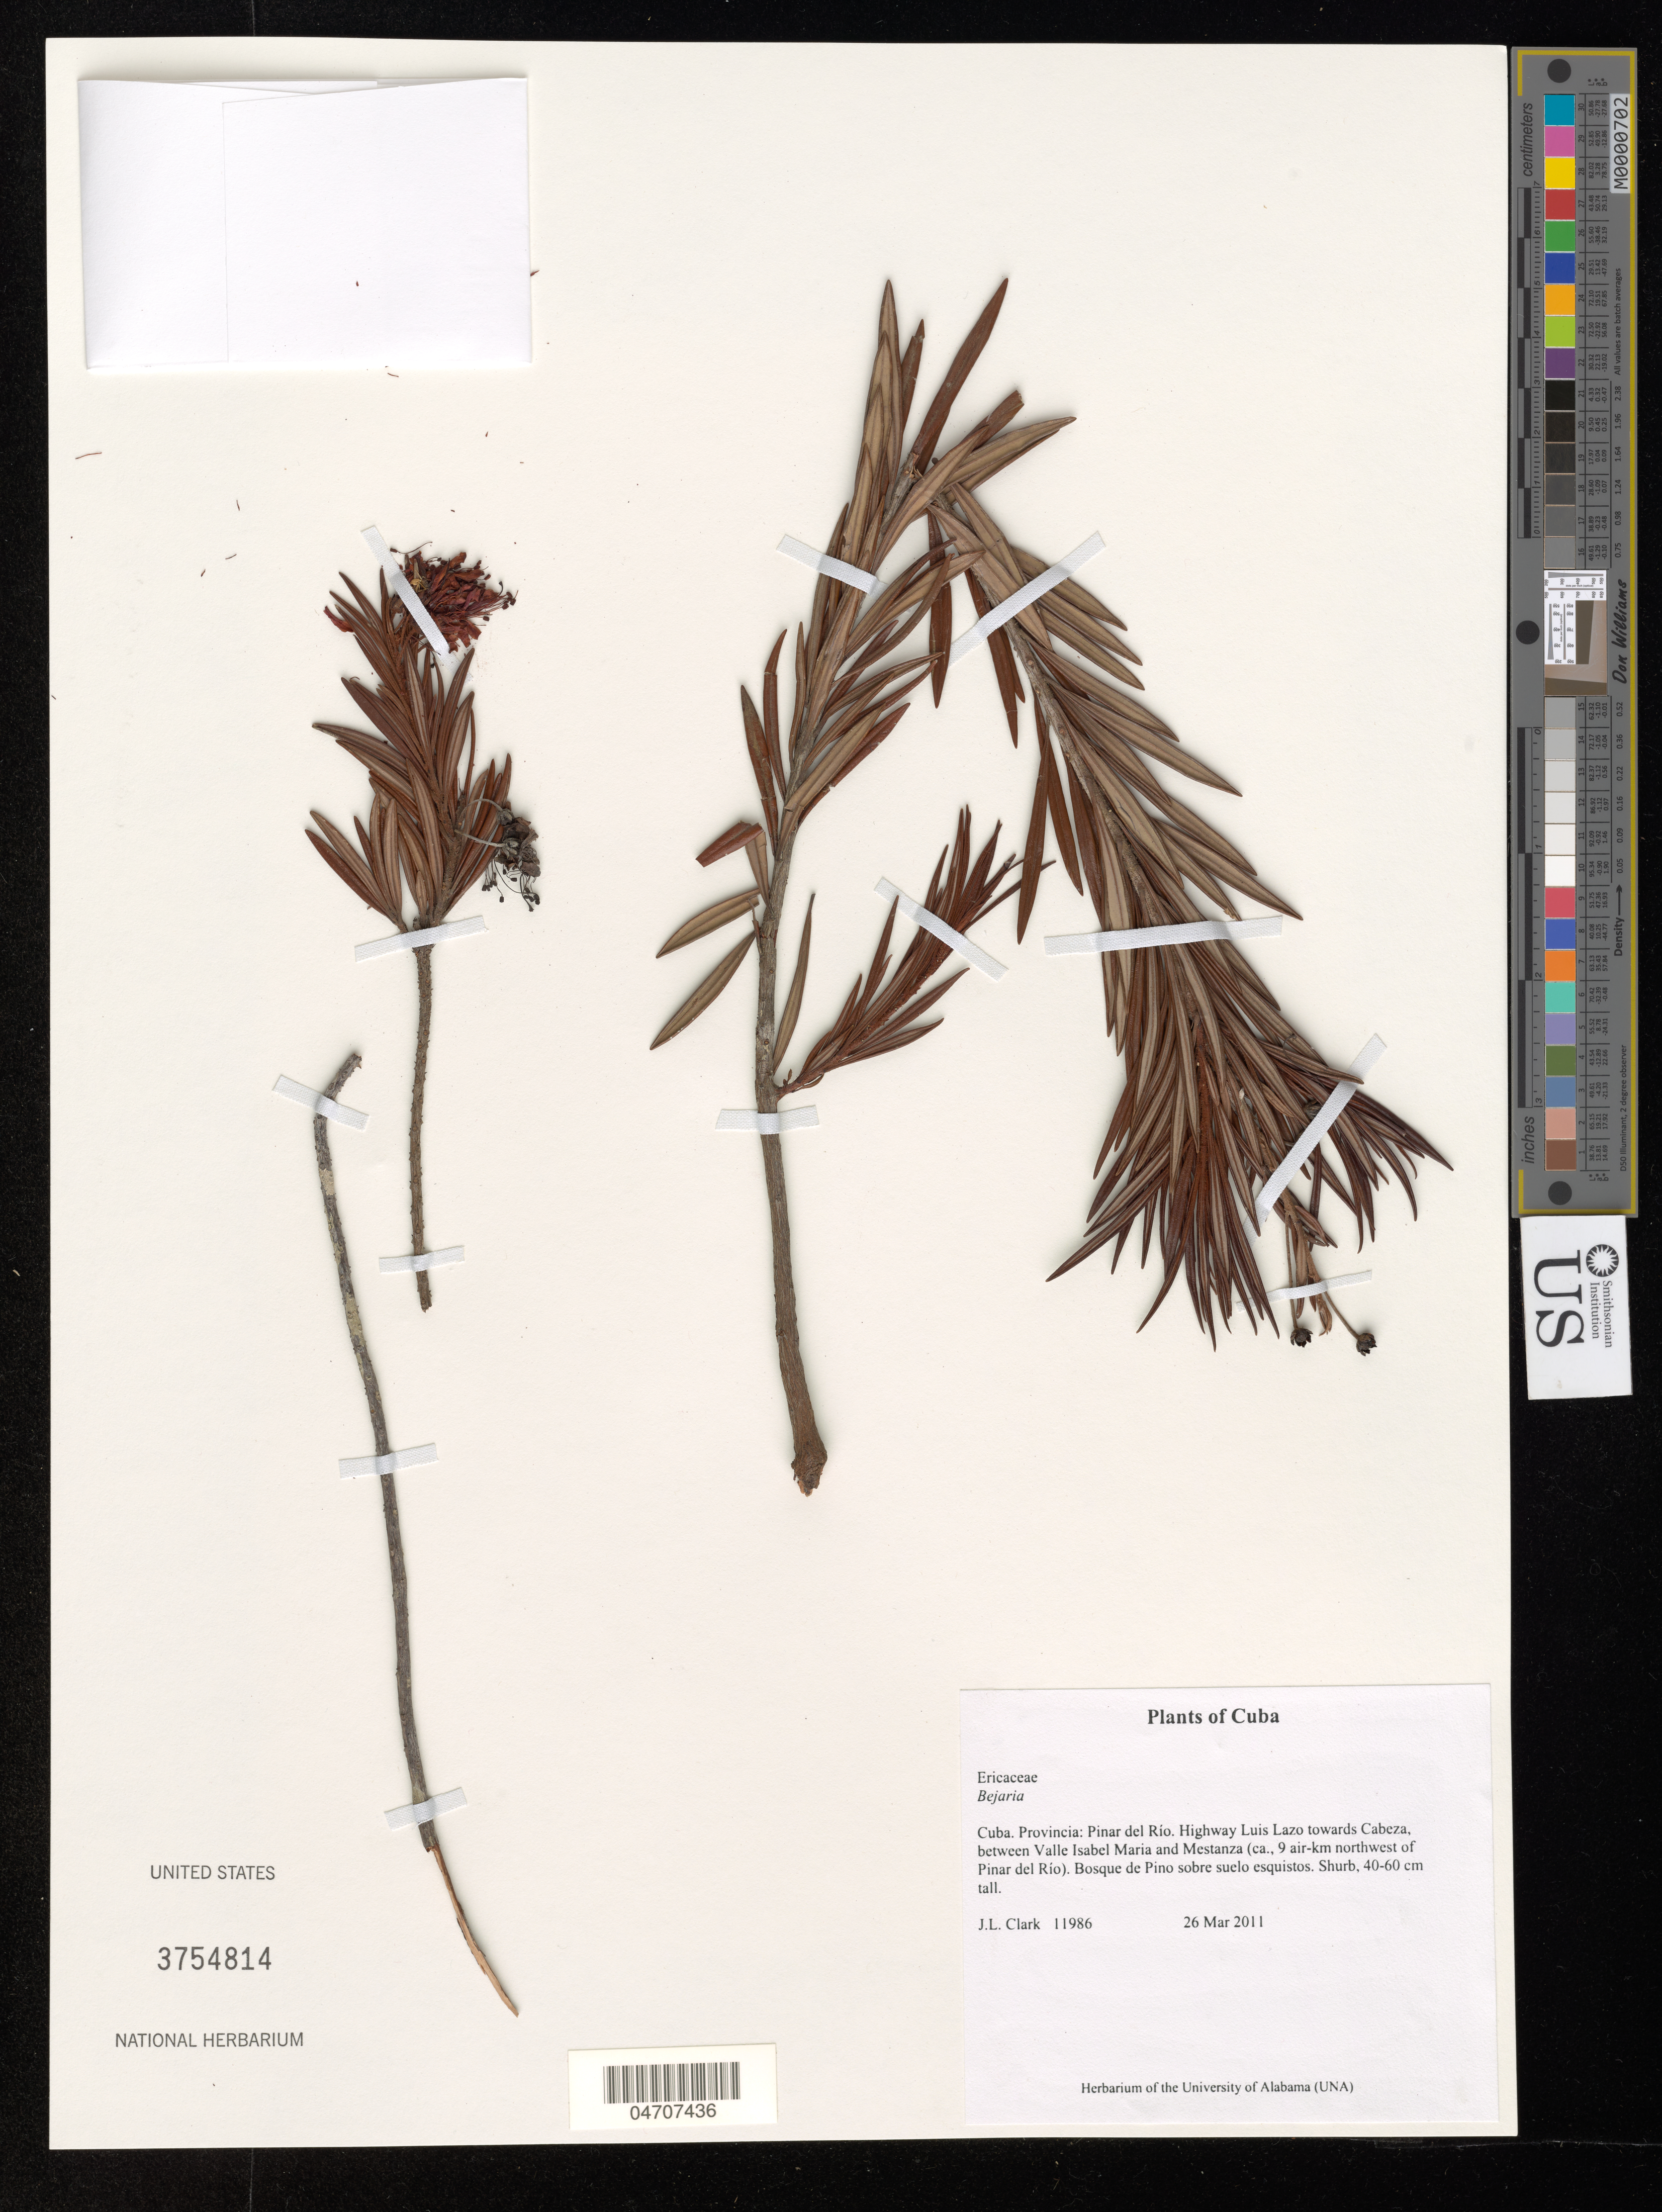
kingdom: Plantae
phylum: Tracheophyta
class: Magnoliopsida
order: Ericales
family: Ericaceae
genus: Bejaria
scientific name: Bejaria sp.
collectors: J. L. Clark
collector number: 11986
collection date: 2011-03-26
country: Cuba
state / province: Pinar del Río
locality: Highway Luis Lazo towards Cabeza, between Valle Isabel Maria and Mestanza (ca., 9 air-km northwest of Pinar del Río).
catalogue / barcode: US 3754814